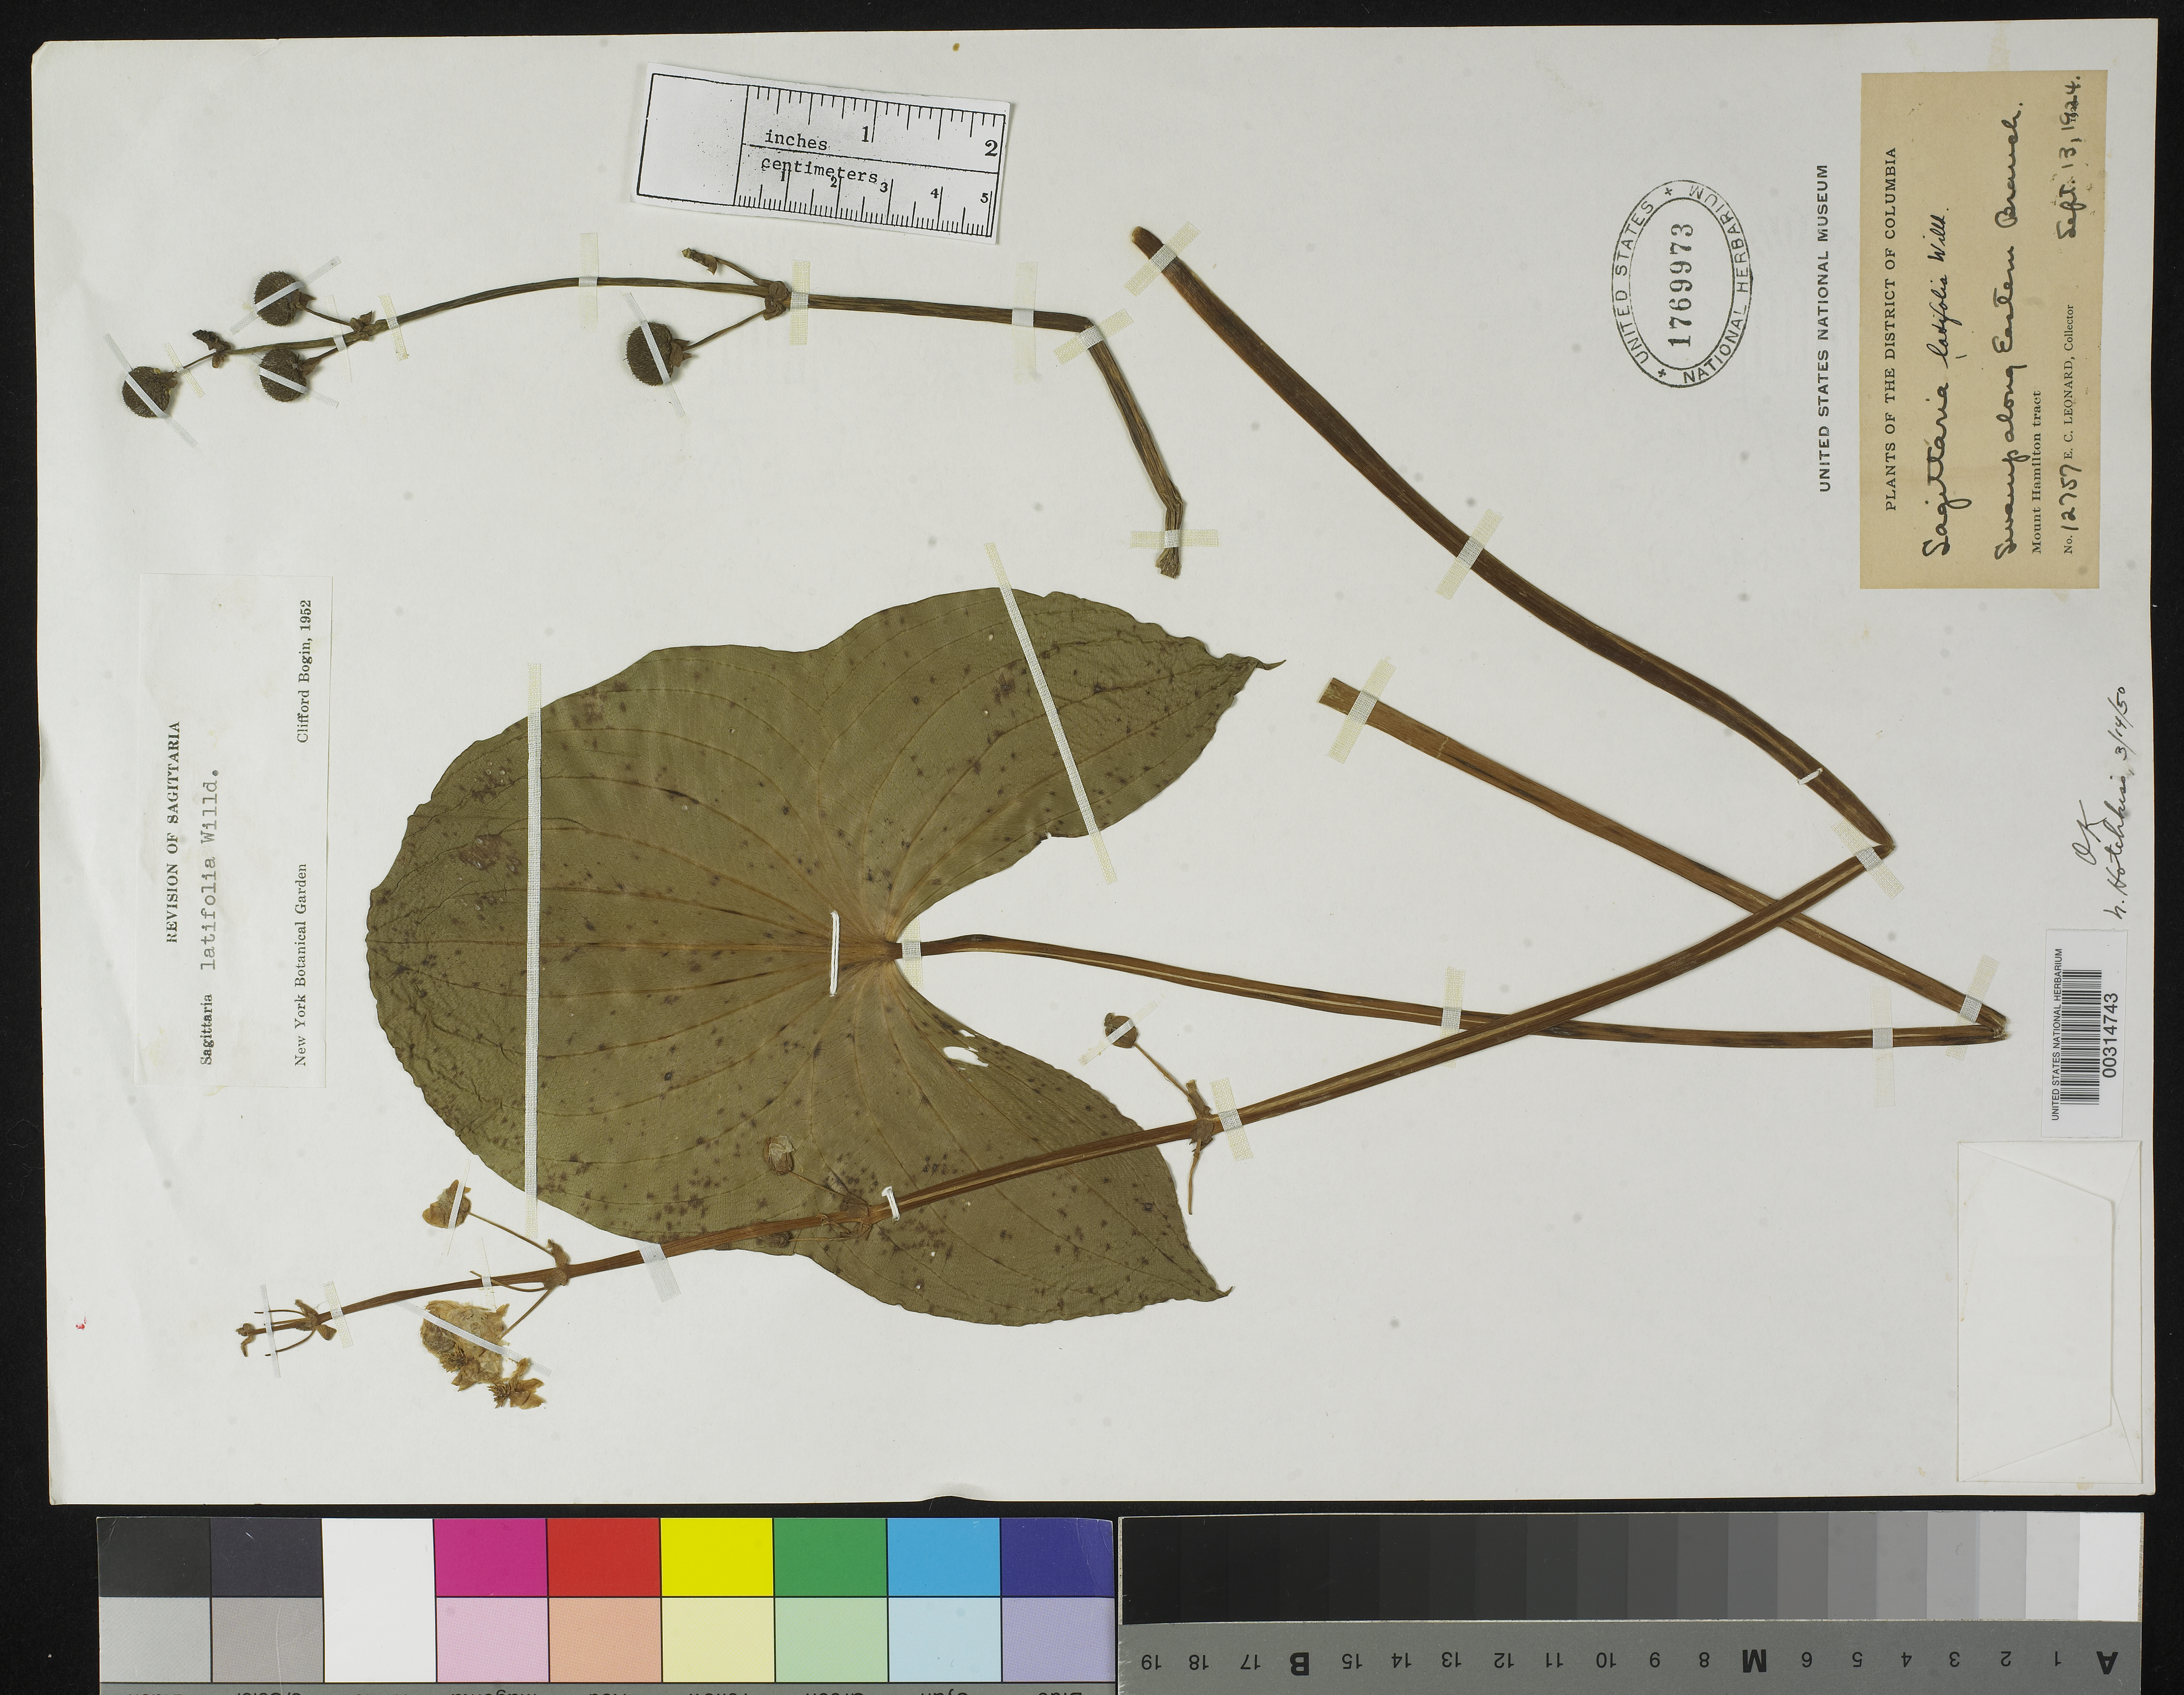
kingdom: Plantae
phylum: Tracheophyta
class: Liliopsida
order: Alismatales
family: Alismataceae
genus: Sagittaria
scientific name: Sagittaria latifolia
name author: Willd.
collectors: E. C. Leonard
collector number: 12757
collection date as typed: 13 Sep 1924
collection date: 1924-09-13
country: United States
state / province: District of Columbia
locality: Eastern Branch, Mount Hamilton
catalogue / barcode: US 1769973